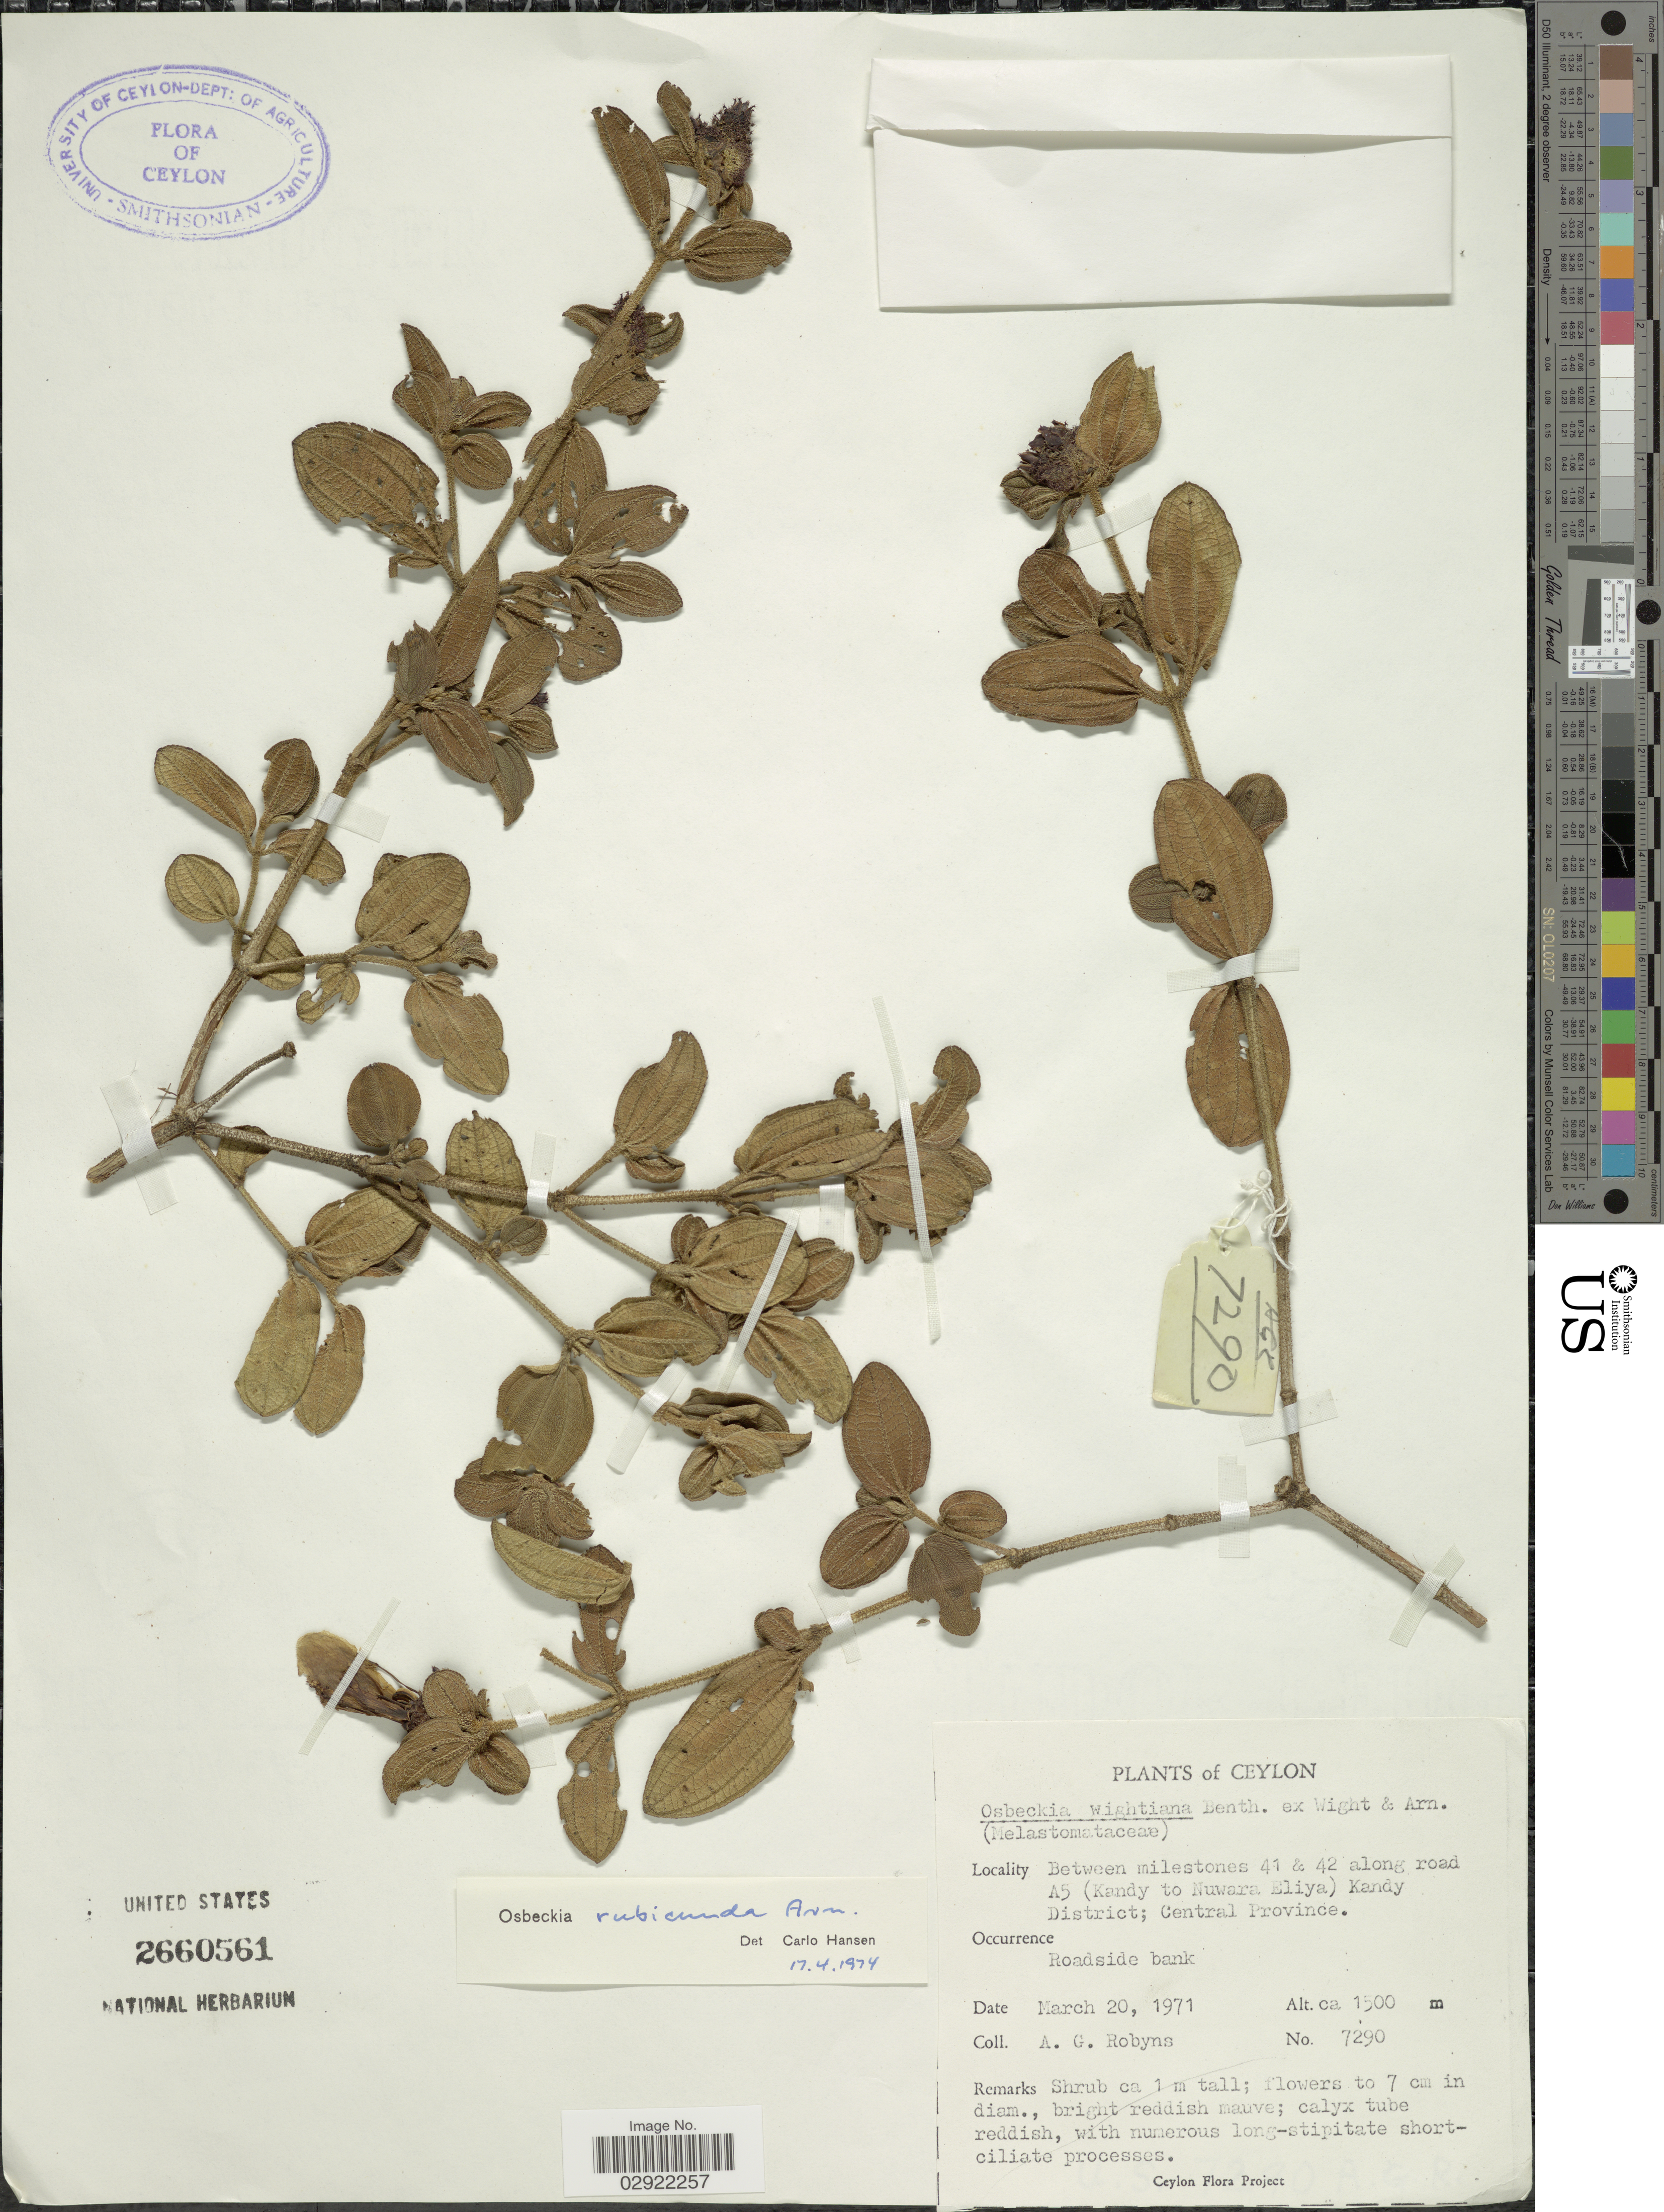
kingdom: Plantae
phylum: Tracheophyta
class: Magnoliopsida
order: Myrtales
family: Melastomataceae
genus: Osbeckia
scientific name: Osbeckia rubicunda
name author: Arn.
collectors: A. G. Robyns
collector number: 7290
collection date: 1971-03-20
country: Sri Lanka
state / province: Central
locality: Ceylon. Between milestones 41 & 42 along road A5 (Kandy to Nuwara Eliya) Kandy District.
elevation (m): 1500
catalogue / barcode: US 2660561